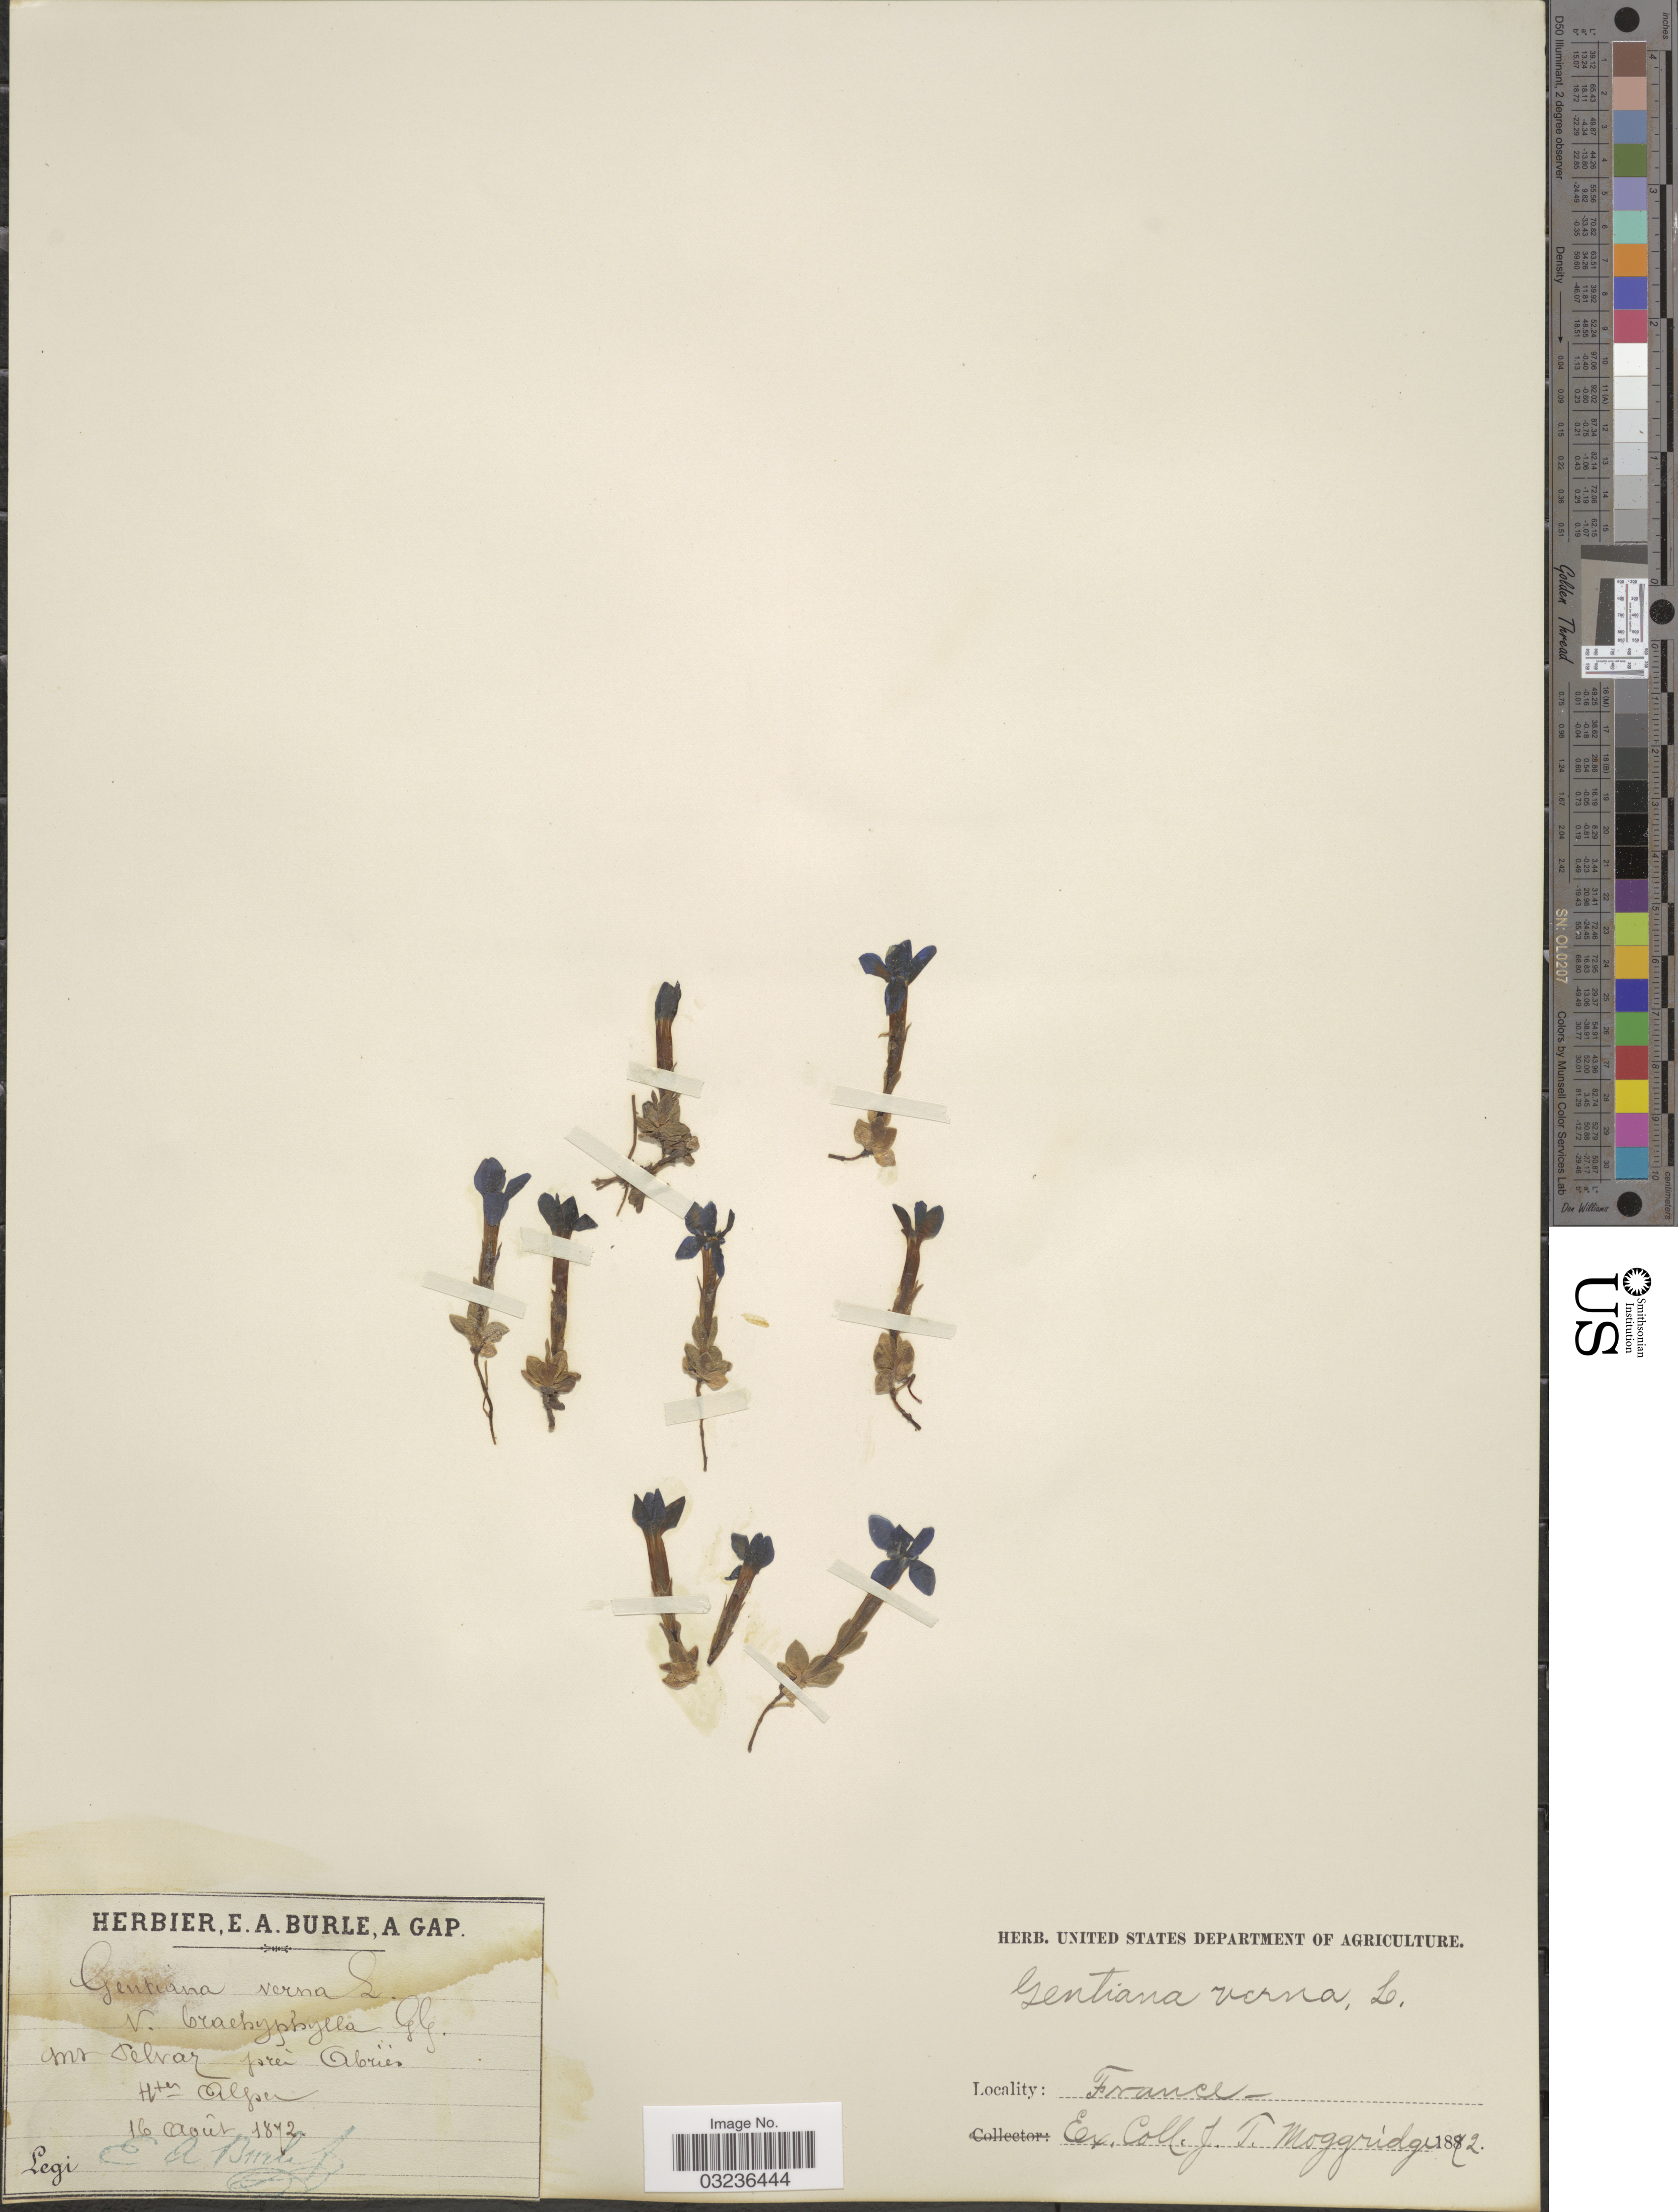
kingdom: Plantae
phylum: Tracheophyta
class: Magnoliopsida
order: Gentianales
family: Gentianaceae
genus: Gentiana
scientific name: Gentiana verna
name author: L.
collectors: E. Burle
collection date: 1872-08-16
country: France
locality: Mt Telvar près Abrès. Htes Alpes.